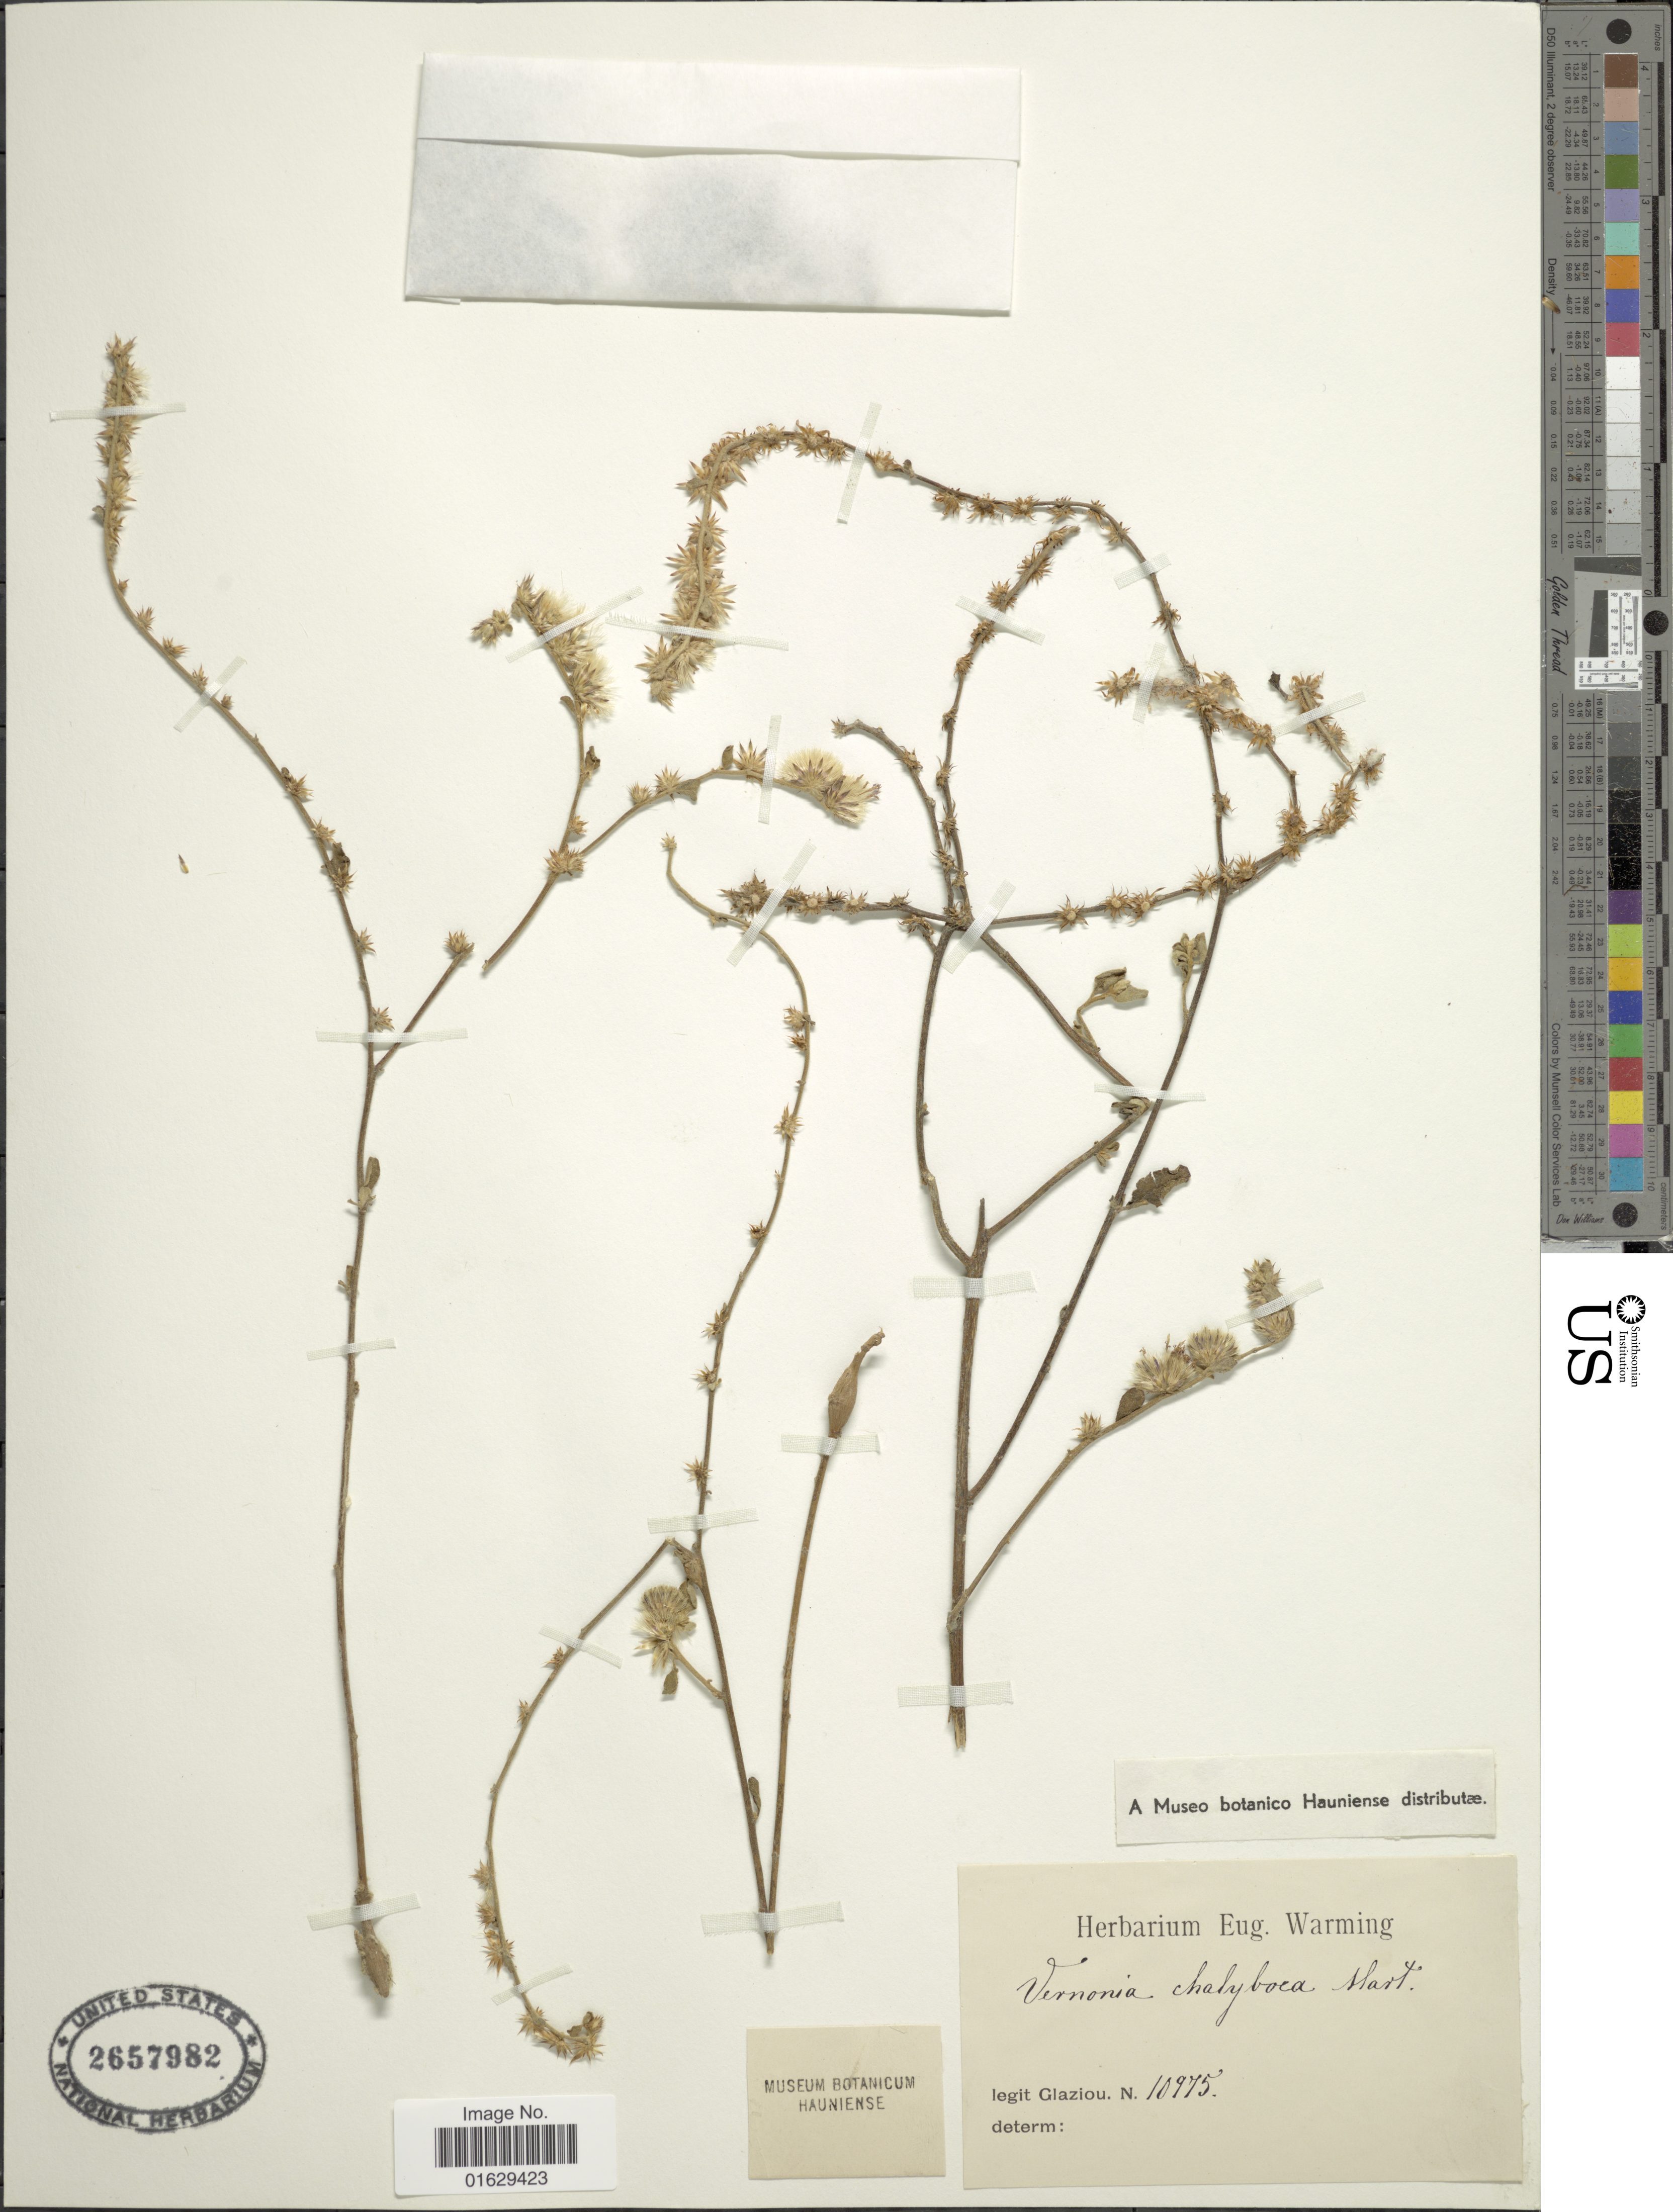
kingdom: Plantae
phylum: Tracheophyta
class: Magnoliopsida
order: Asterales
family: Asteraceae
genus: Lepidaploa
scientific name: Lepidaploa chalybaea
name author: (Mart. ex DC.) H. Rob.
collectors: Glaziou, --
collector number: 10975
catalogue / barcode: US 2657982